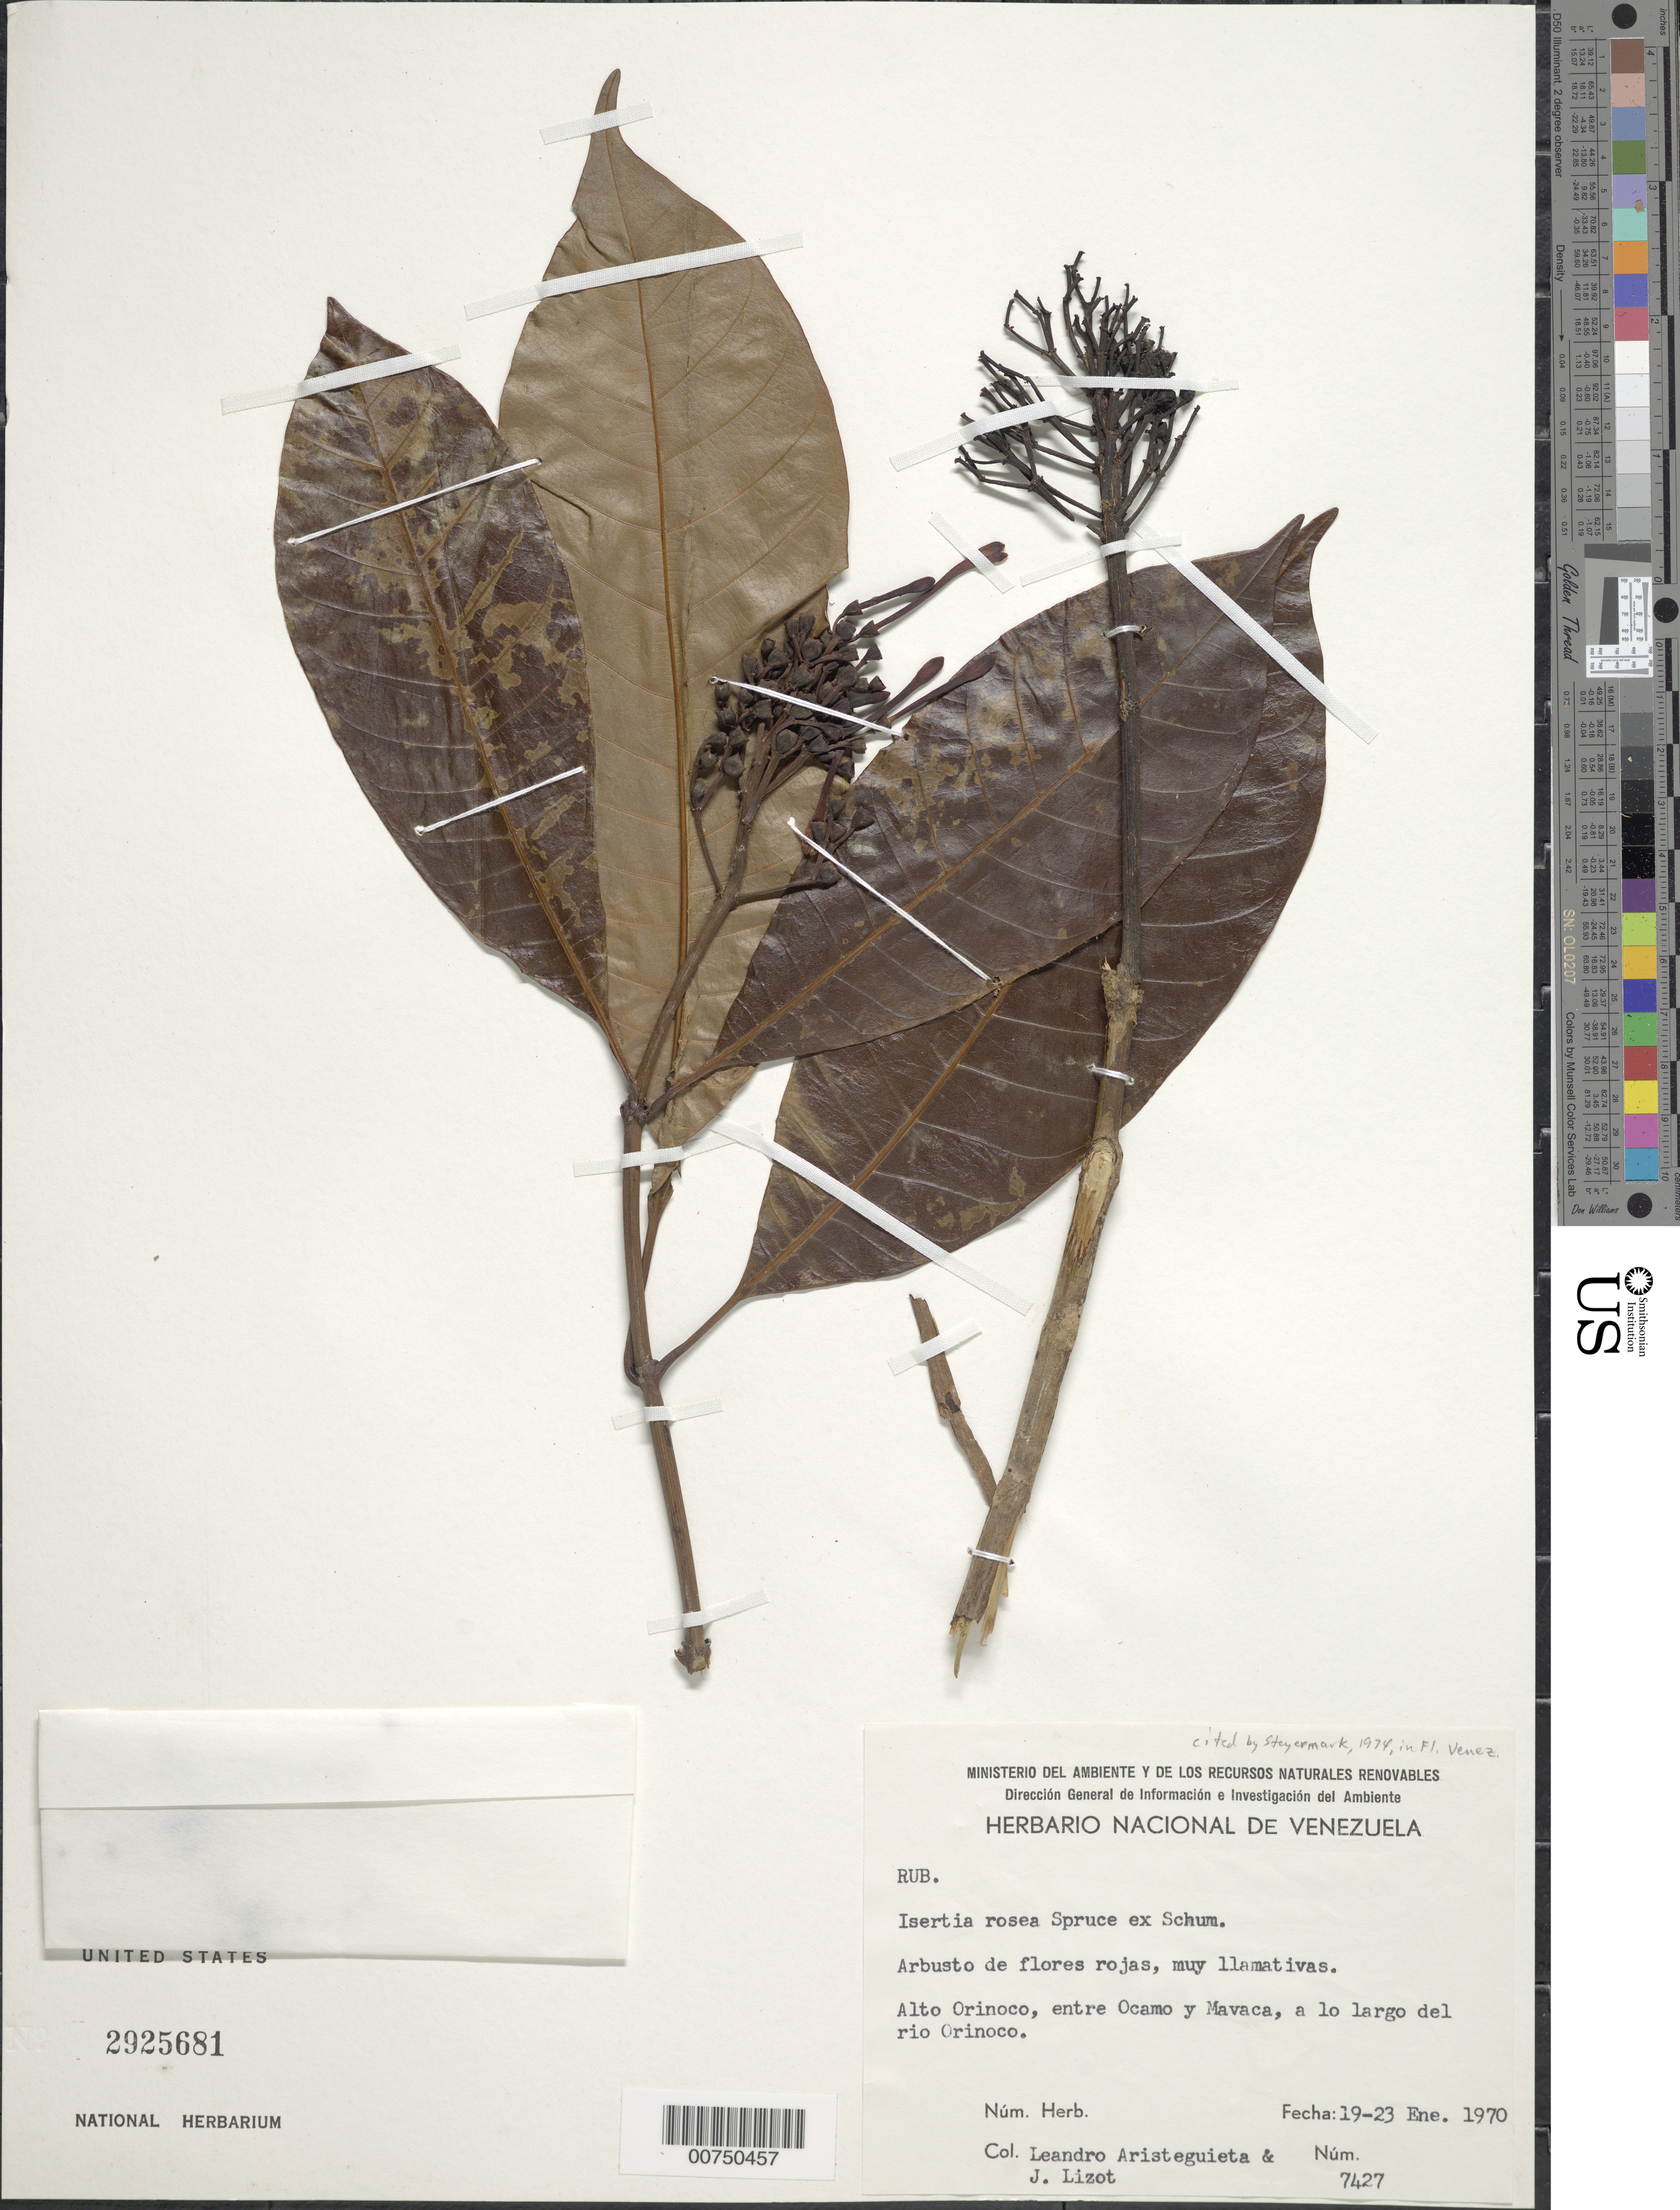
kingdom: Plantae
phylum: Tracheophyta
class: Magnoliopsida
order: Gentianales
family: Rubiaceae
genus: Isertia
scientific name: Isertia rosea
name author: Spruce ex K. Schum.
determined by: Steyermark, Julian A., (VEN)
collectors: L. Aristeguieta & J. Lizot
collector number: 7427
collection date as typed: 19-Jan-70 to 23-Jan-70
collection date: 1970-01-19/1970-01-23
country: Venezuela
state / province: Amazonas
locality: Ocamo y Mavaca, entre, a lo largo del río Orinoco, Alto Orinoco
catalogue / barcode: US 2925681